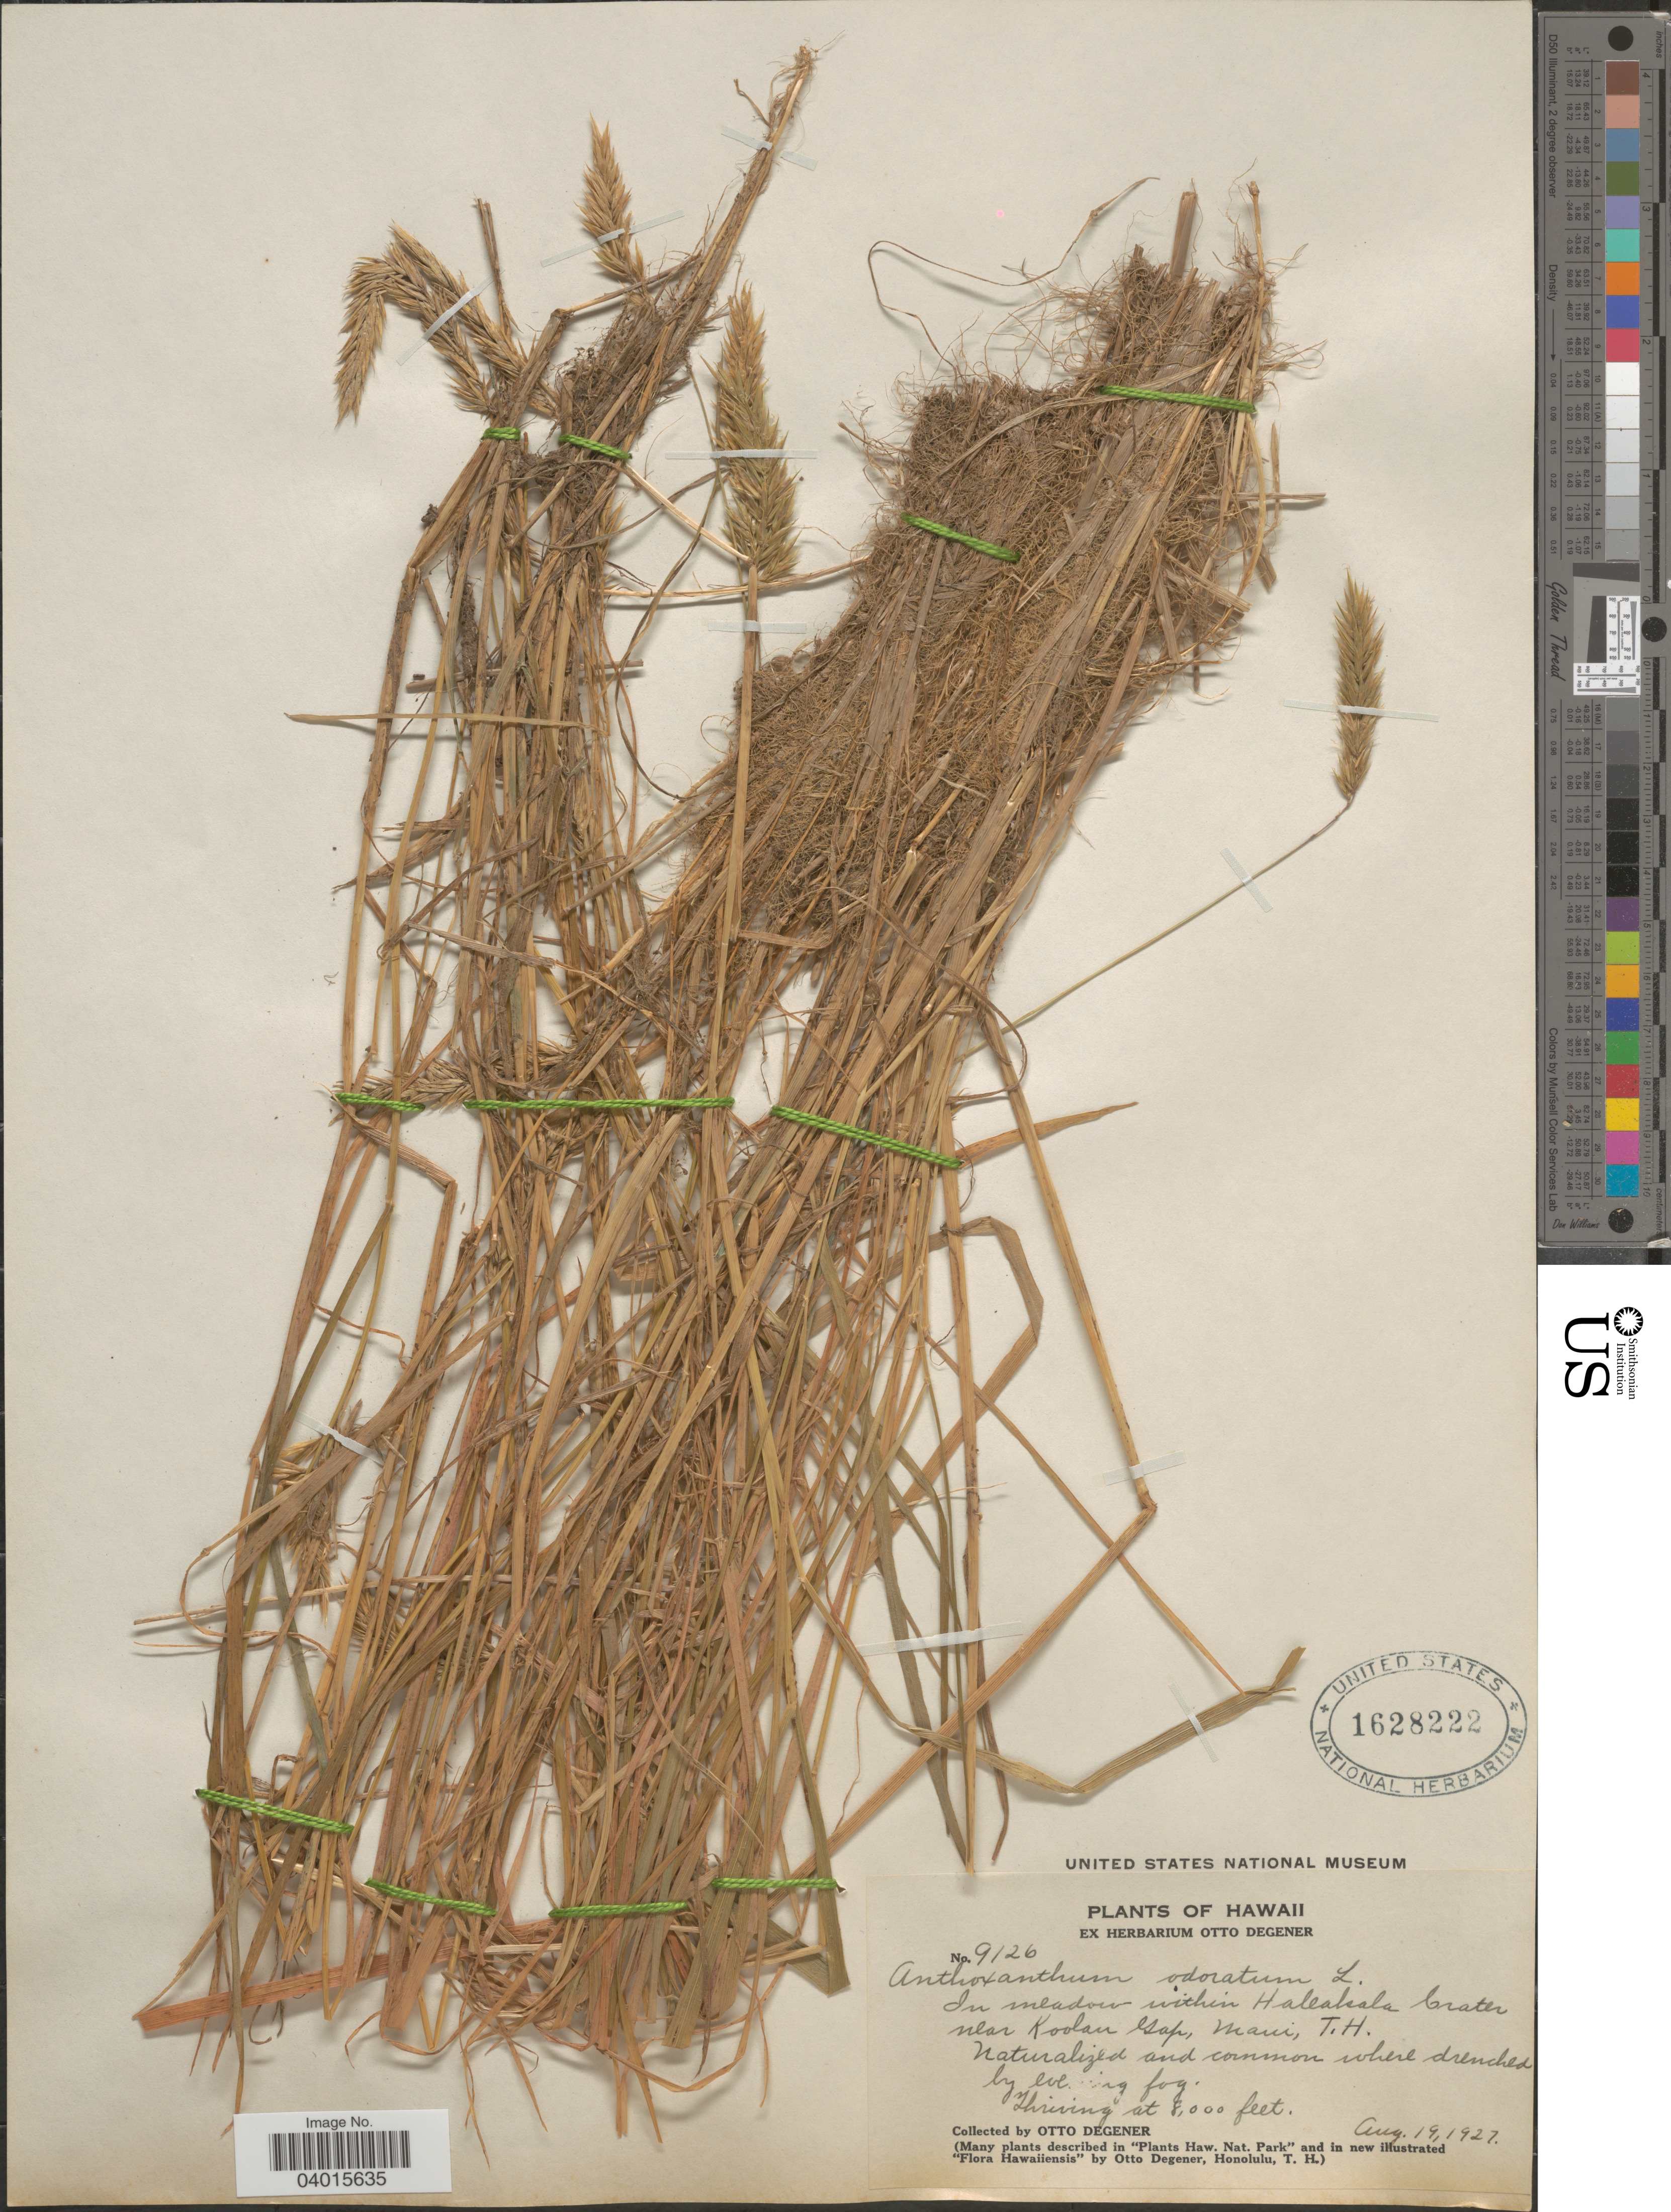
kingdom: Plantae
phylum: Tracheophyta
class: Liliopsida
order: Poales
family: Poaceae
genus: Anthoxanthum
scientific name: Anthoxanthum odoratum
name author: L.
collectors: O. Degener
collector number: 9126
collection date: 1927-08-19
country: United States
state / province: Hawaii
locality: In meadow within Haleakala Crater near Koolau Gap, T.H.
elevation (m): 2438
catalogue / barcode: US 1628222